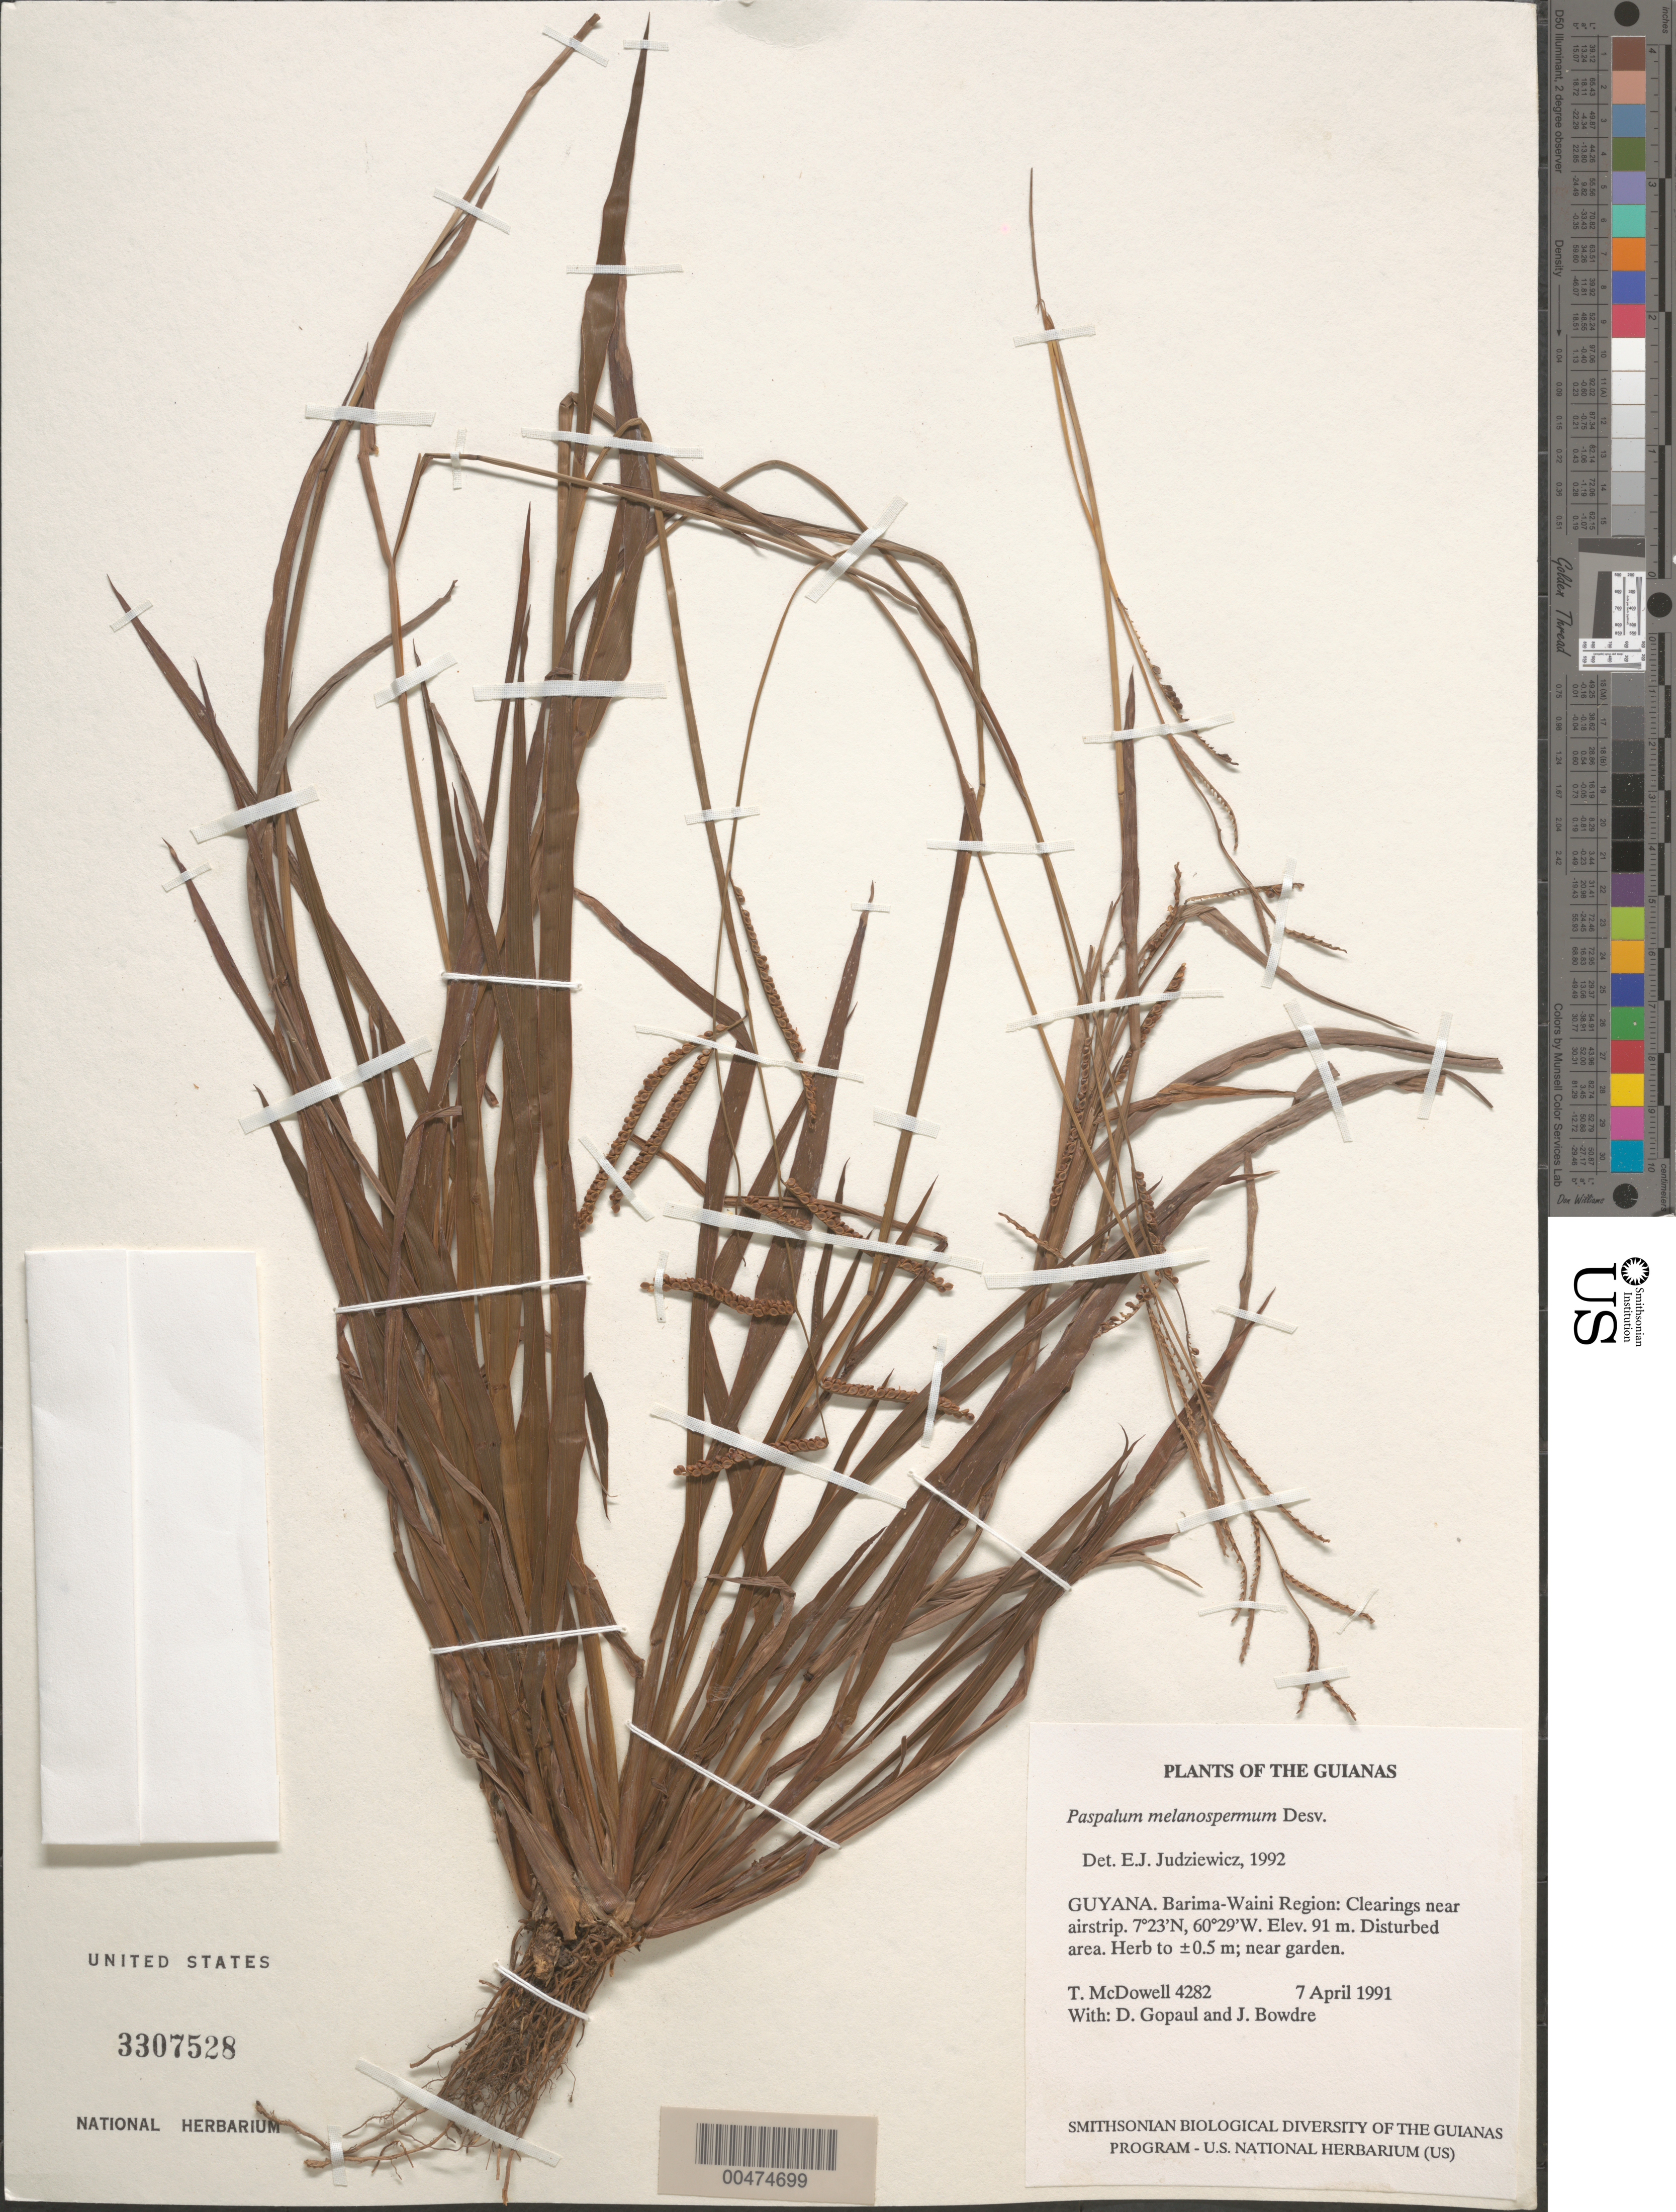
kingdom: Plantae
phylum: Tracheophyta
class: Liliopsida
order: Poales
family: Poaceae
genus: Paspalum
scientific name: Paspalum melanospermum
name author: Desv. ex Poir.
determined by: Judziewicz, E. J.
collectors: T. McDowell, D. Gopaul & J. Bowdre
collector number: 4282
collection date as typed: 7 April 1991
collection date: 1991-04-07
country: Guyana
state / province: Barima-Waini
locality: Baramita. Clearings near airstrip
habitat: Disturbed area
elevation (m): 91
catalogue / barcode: US 3307528